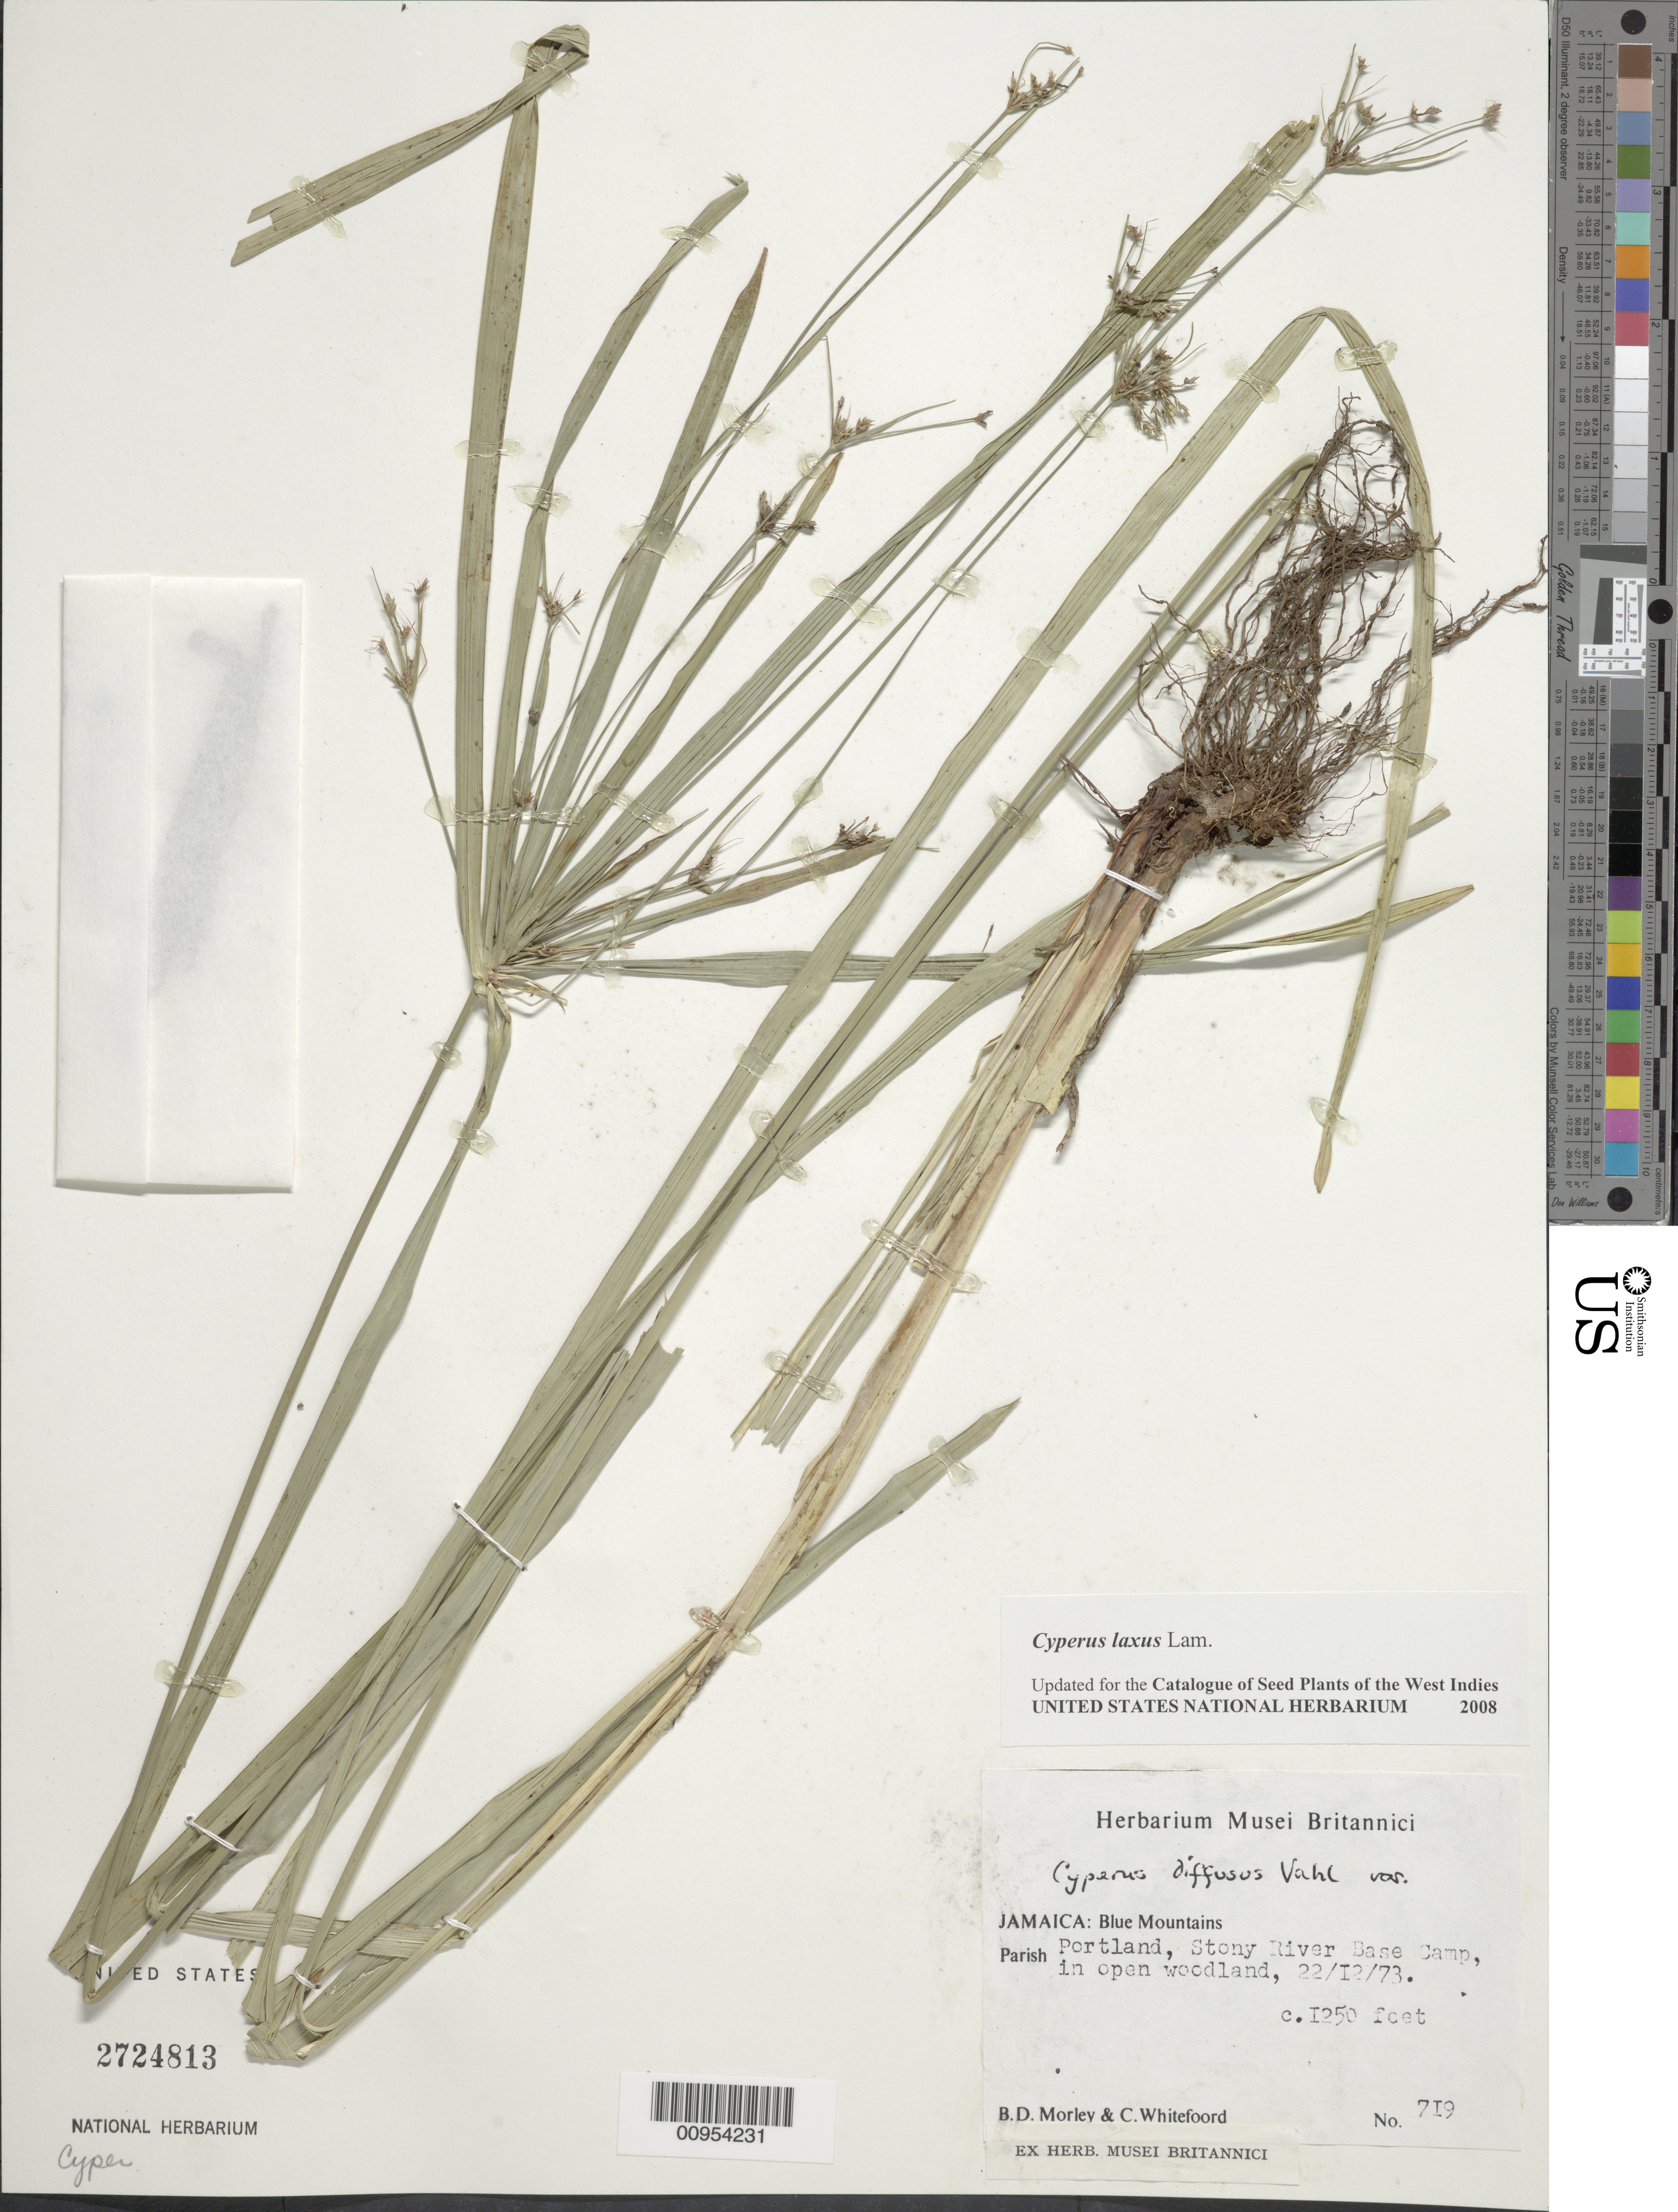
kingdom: Plantae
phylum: Tracheophyta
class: Liliopsida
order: Poales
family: Cyperaceae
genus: Cyperus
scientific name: Cyperus laxus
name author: Lam.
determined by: Strong, M. T., (US), Smithsonian Institution - National Museum of Natural History (UNITED STATES)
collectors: B. D. Morley & C. Whitefoord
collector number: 719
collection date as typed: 22 Dec 1973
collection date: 1973-12-22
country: Jamaica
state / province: Portland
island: Jamaica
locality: Blue Mountains, Stony River Base Camp, woodland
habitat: In open woodland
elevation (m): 381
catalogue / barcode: US 2724813